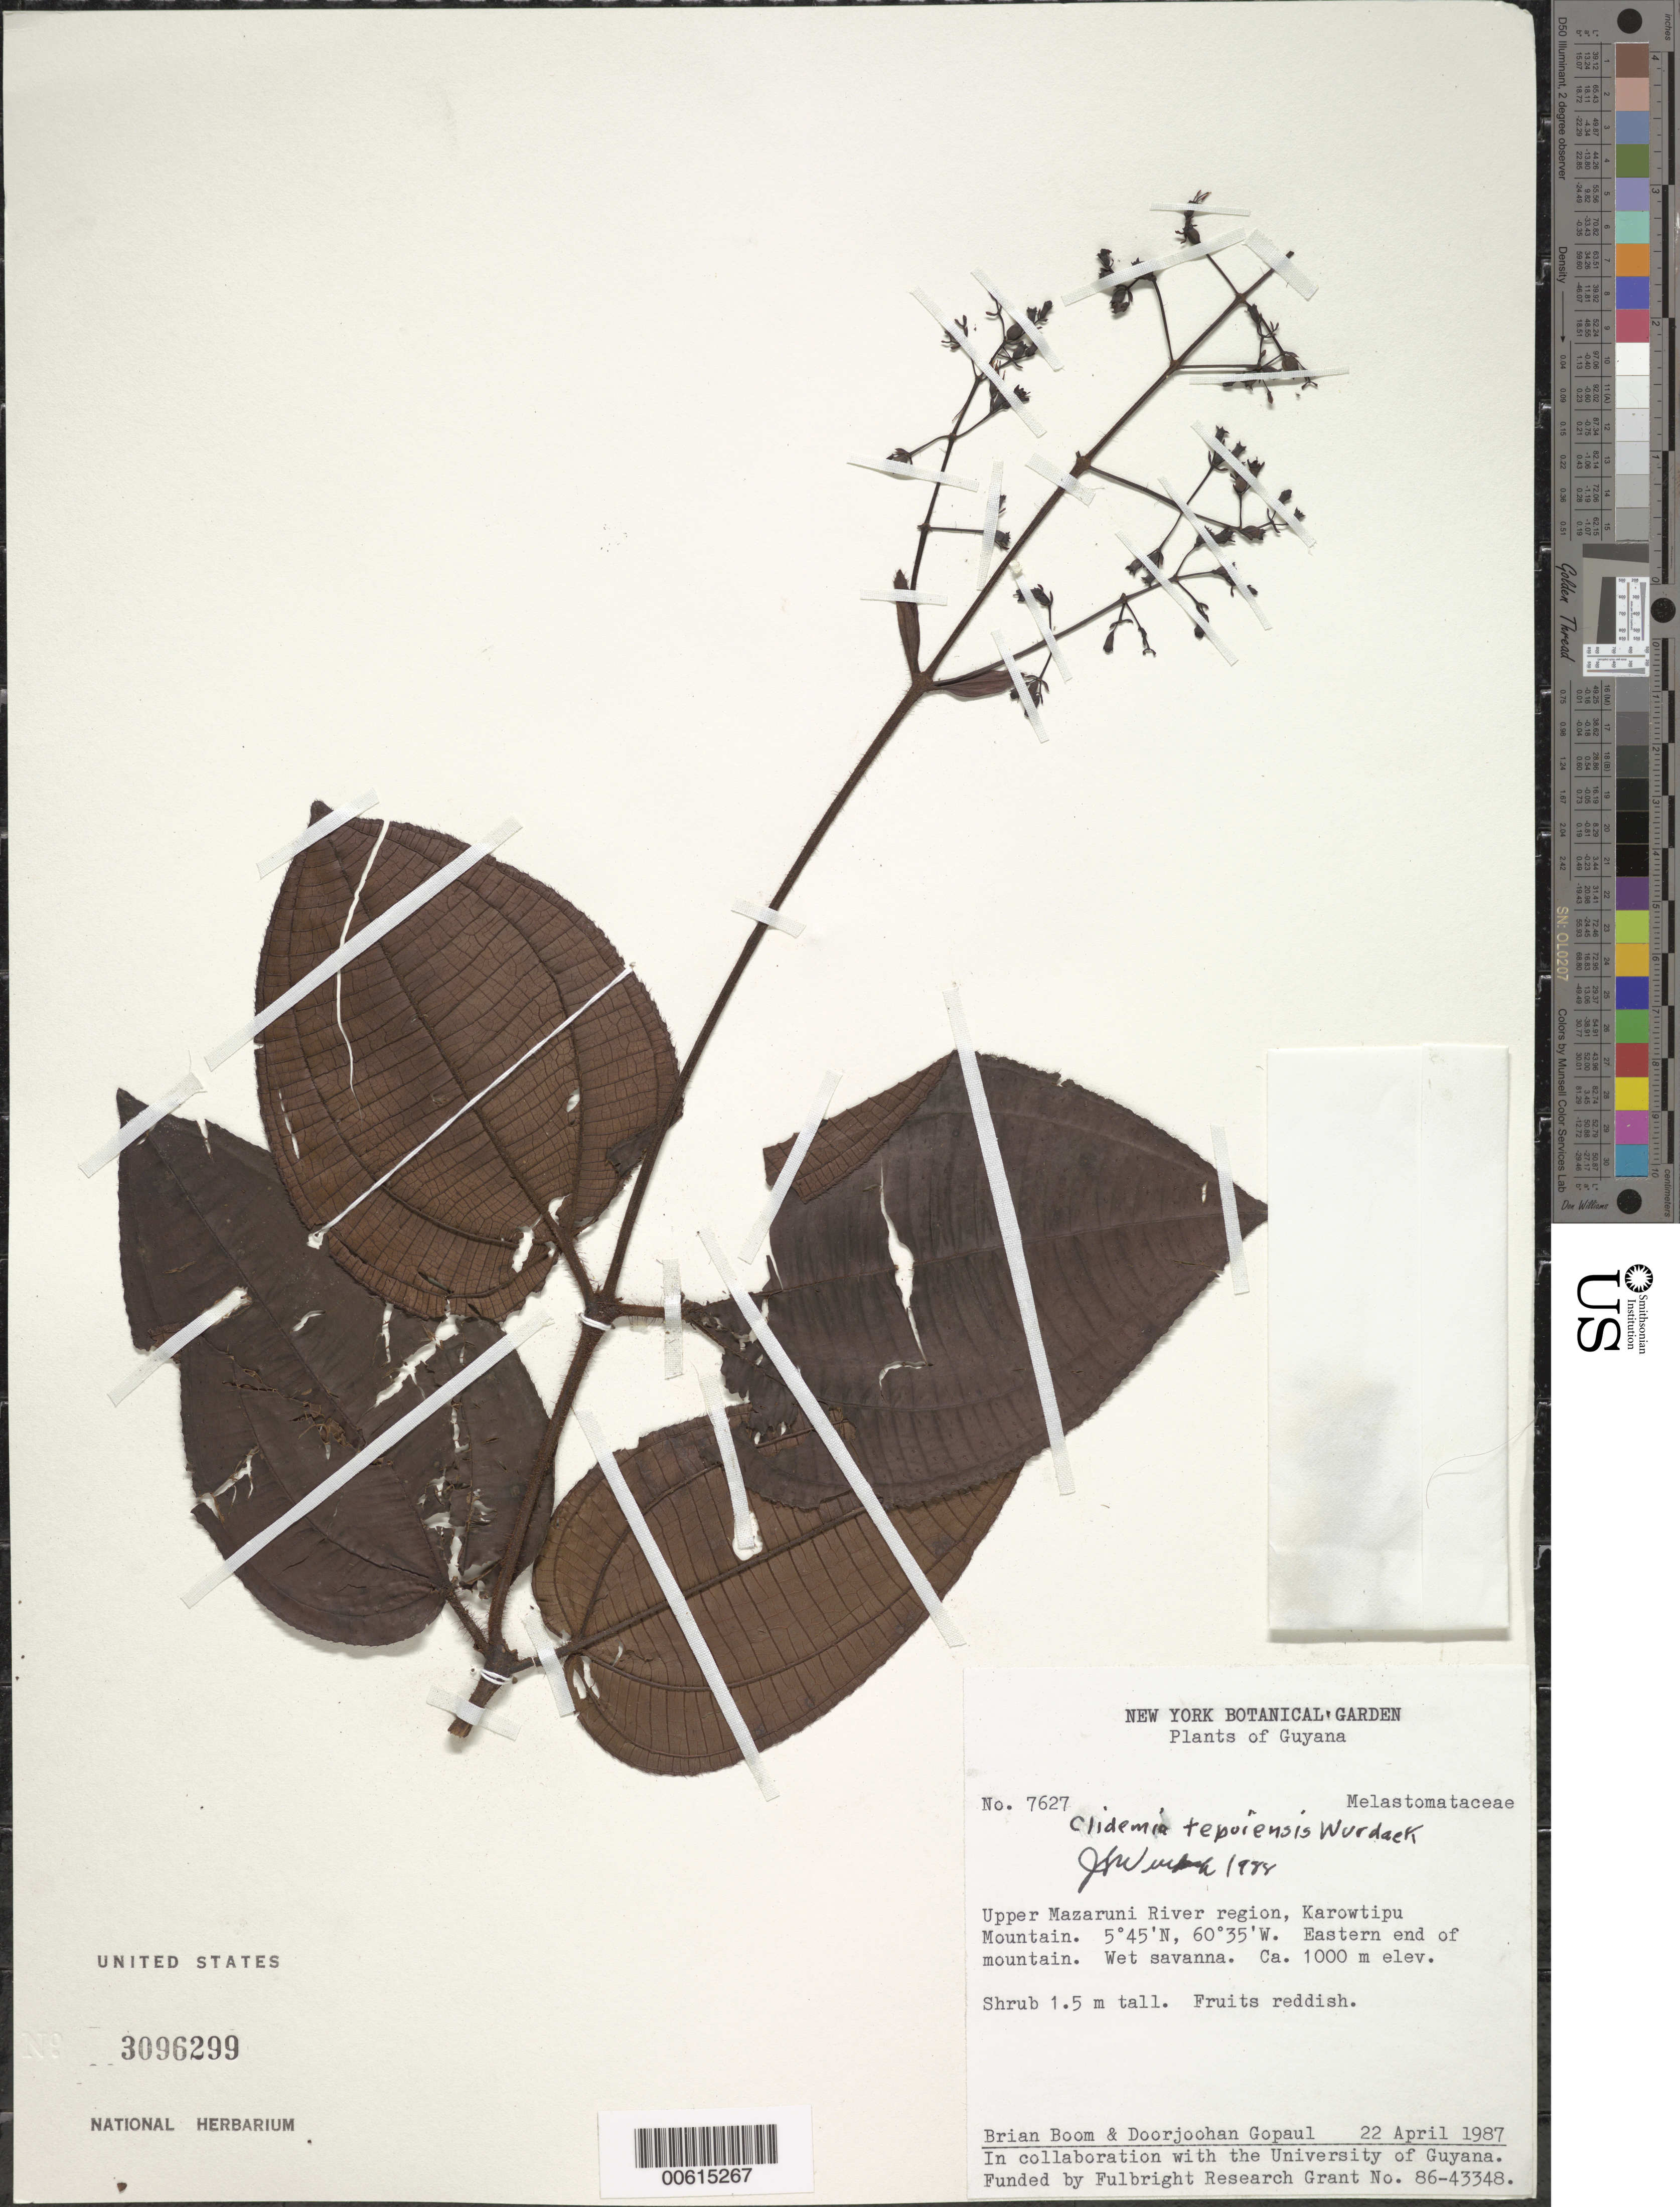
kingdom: Plantae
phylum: Tracheophyta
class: Magnoliopsida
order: Myrtales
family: Melastomataceae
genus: Clidemia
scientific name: Clidemia tepuiensis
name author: Wurdack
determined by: Wurdack, John J., (US), US (UNITED STATES)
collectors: B. M. Boom & D. Gopaul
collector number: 7627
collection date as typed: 22-Apr-87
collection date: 1987-04-22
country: Guyana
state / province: Cuyuni-Mazaruni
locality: Karowtipu Mt., upper Mazaruni R. region, eastern end of mountain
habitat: Wet savanna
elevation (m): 1000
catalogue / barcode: US 3096299